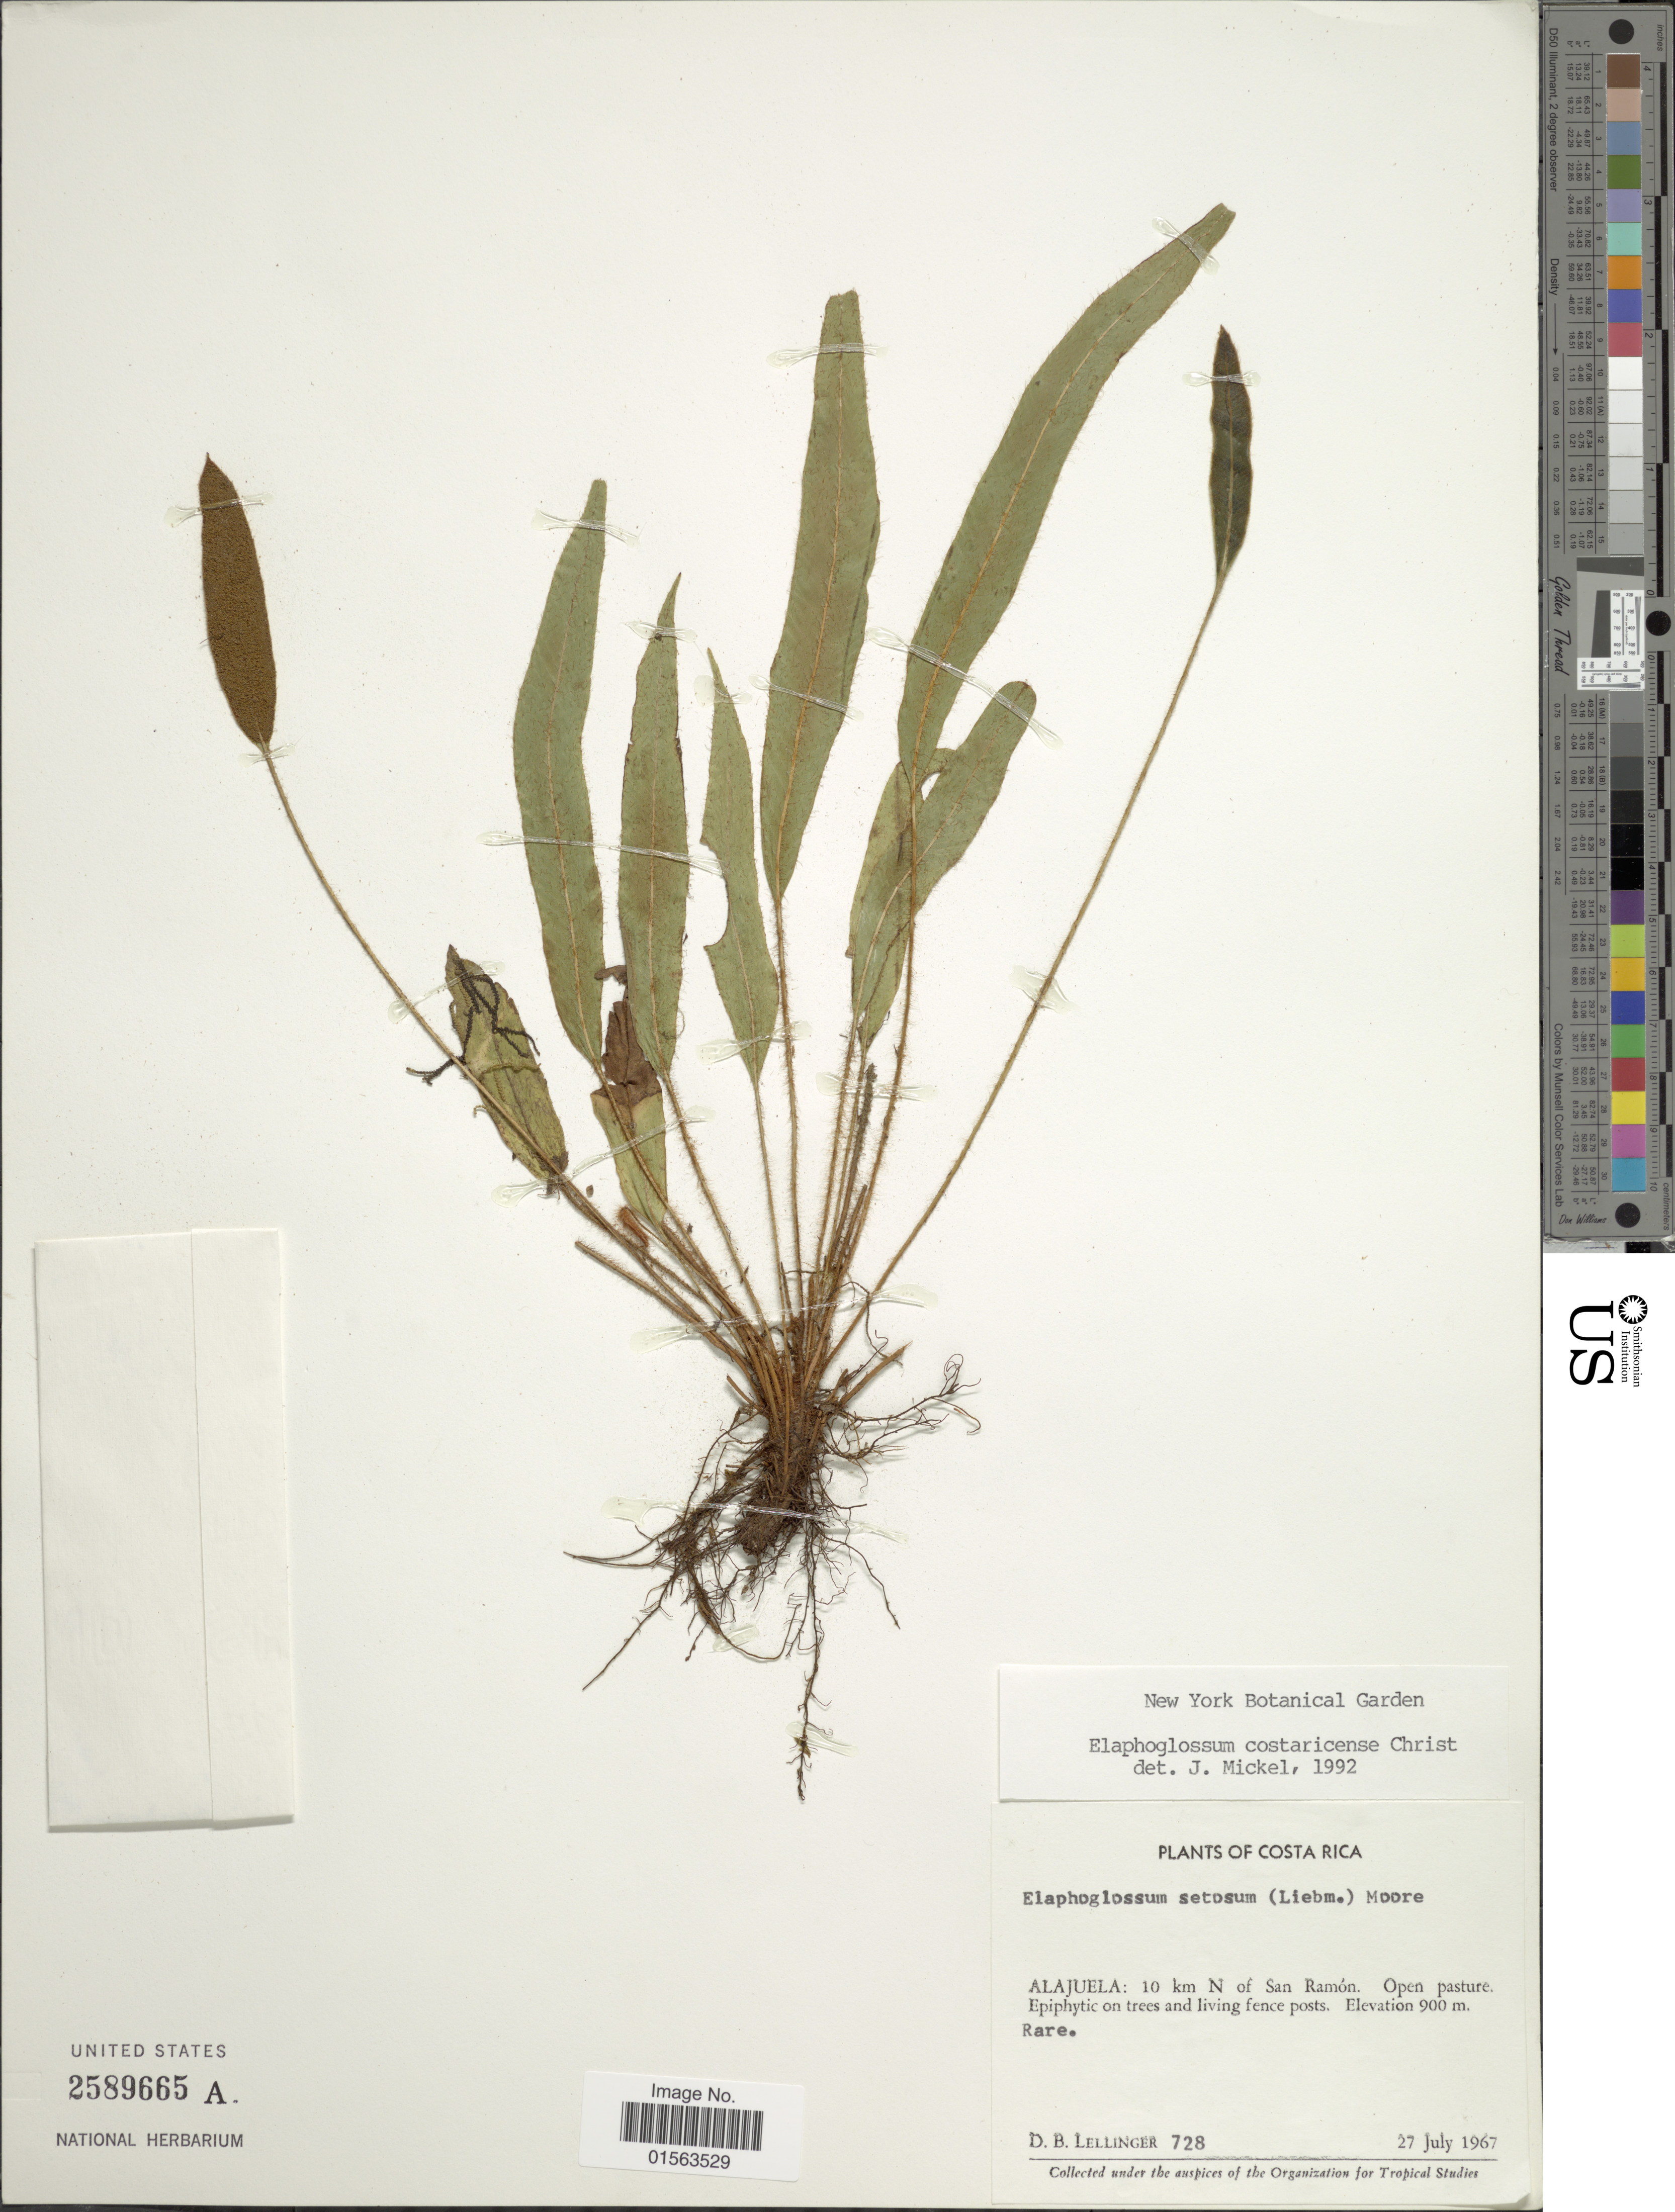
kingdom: Plantae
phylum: Tracheophyta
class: Polypodiopsida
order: Polypodiales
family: Dryopteridaceae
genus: Elaphoglossum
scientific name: Elaphoglossum costaricense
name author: Christ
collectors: D. B. Lellinger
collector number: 728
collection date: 1967-07-27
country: Costa Rica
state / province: Alajuela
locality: Alajuela: 10 km N of San Ramon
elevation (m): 900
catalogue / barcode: US 2589665A